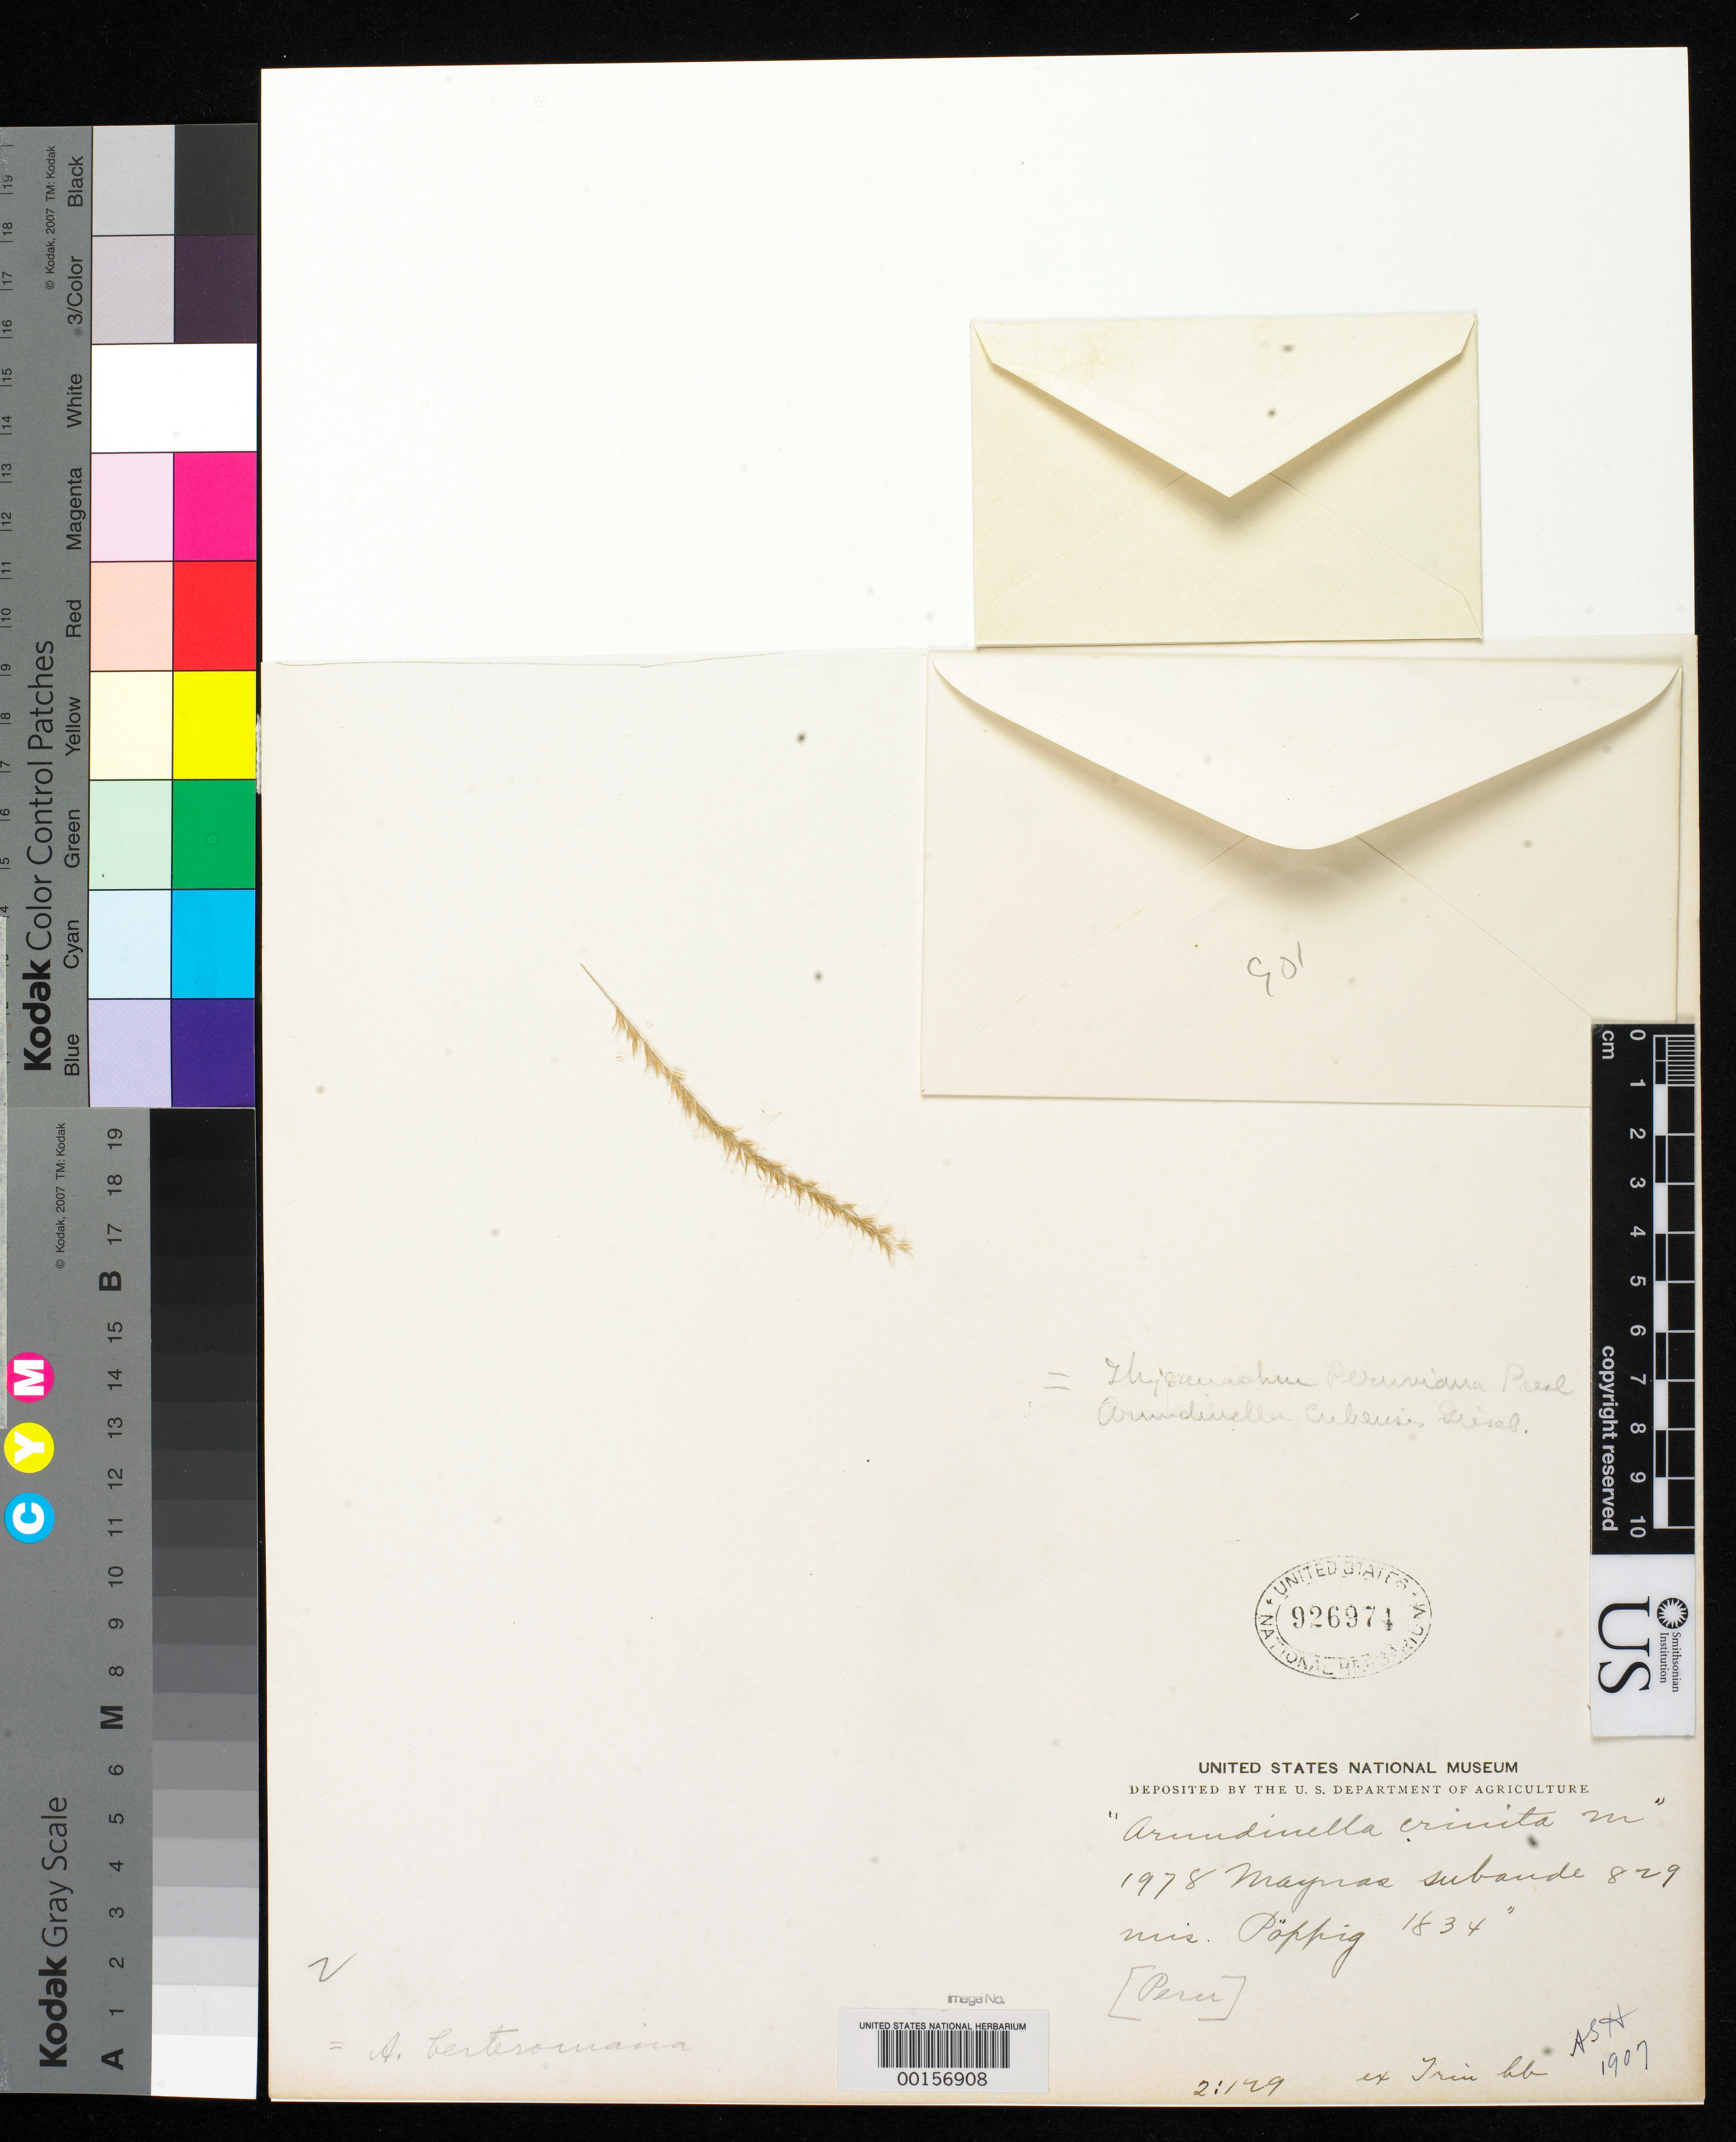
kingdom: Plantae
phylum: Tracheophyta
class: Liliopsida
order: Poales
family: Poaceae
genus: Arundinella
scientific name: Arundinella crinita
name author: Trin.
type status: Type Fragment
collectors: E. F. Poeppig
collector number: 829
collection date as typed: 1834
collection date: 1834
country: Peru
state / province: Loreto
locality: Maynas.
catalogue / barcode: US 926974